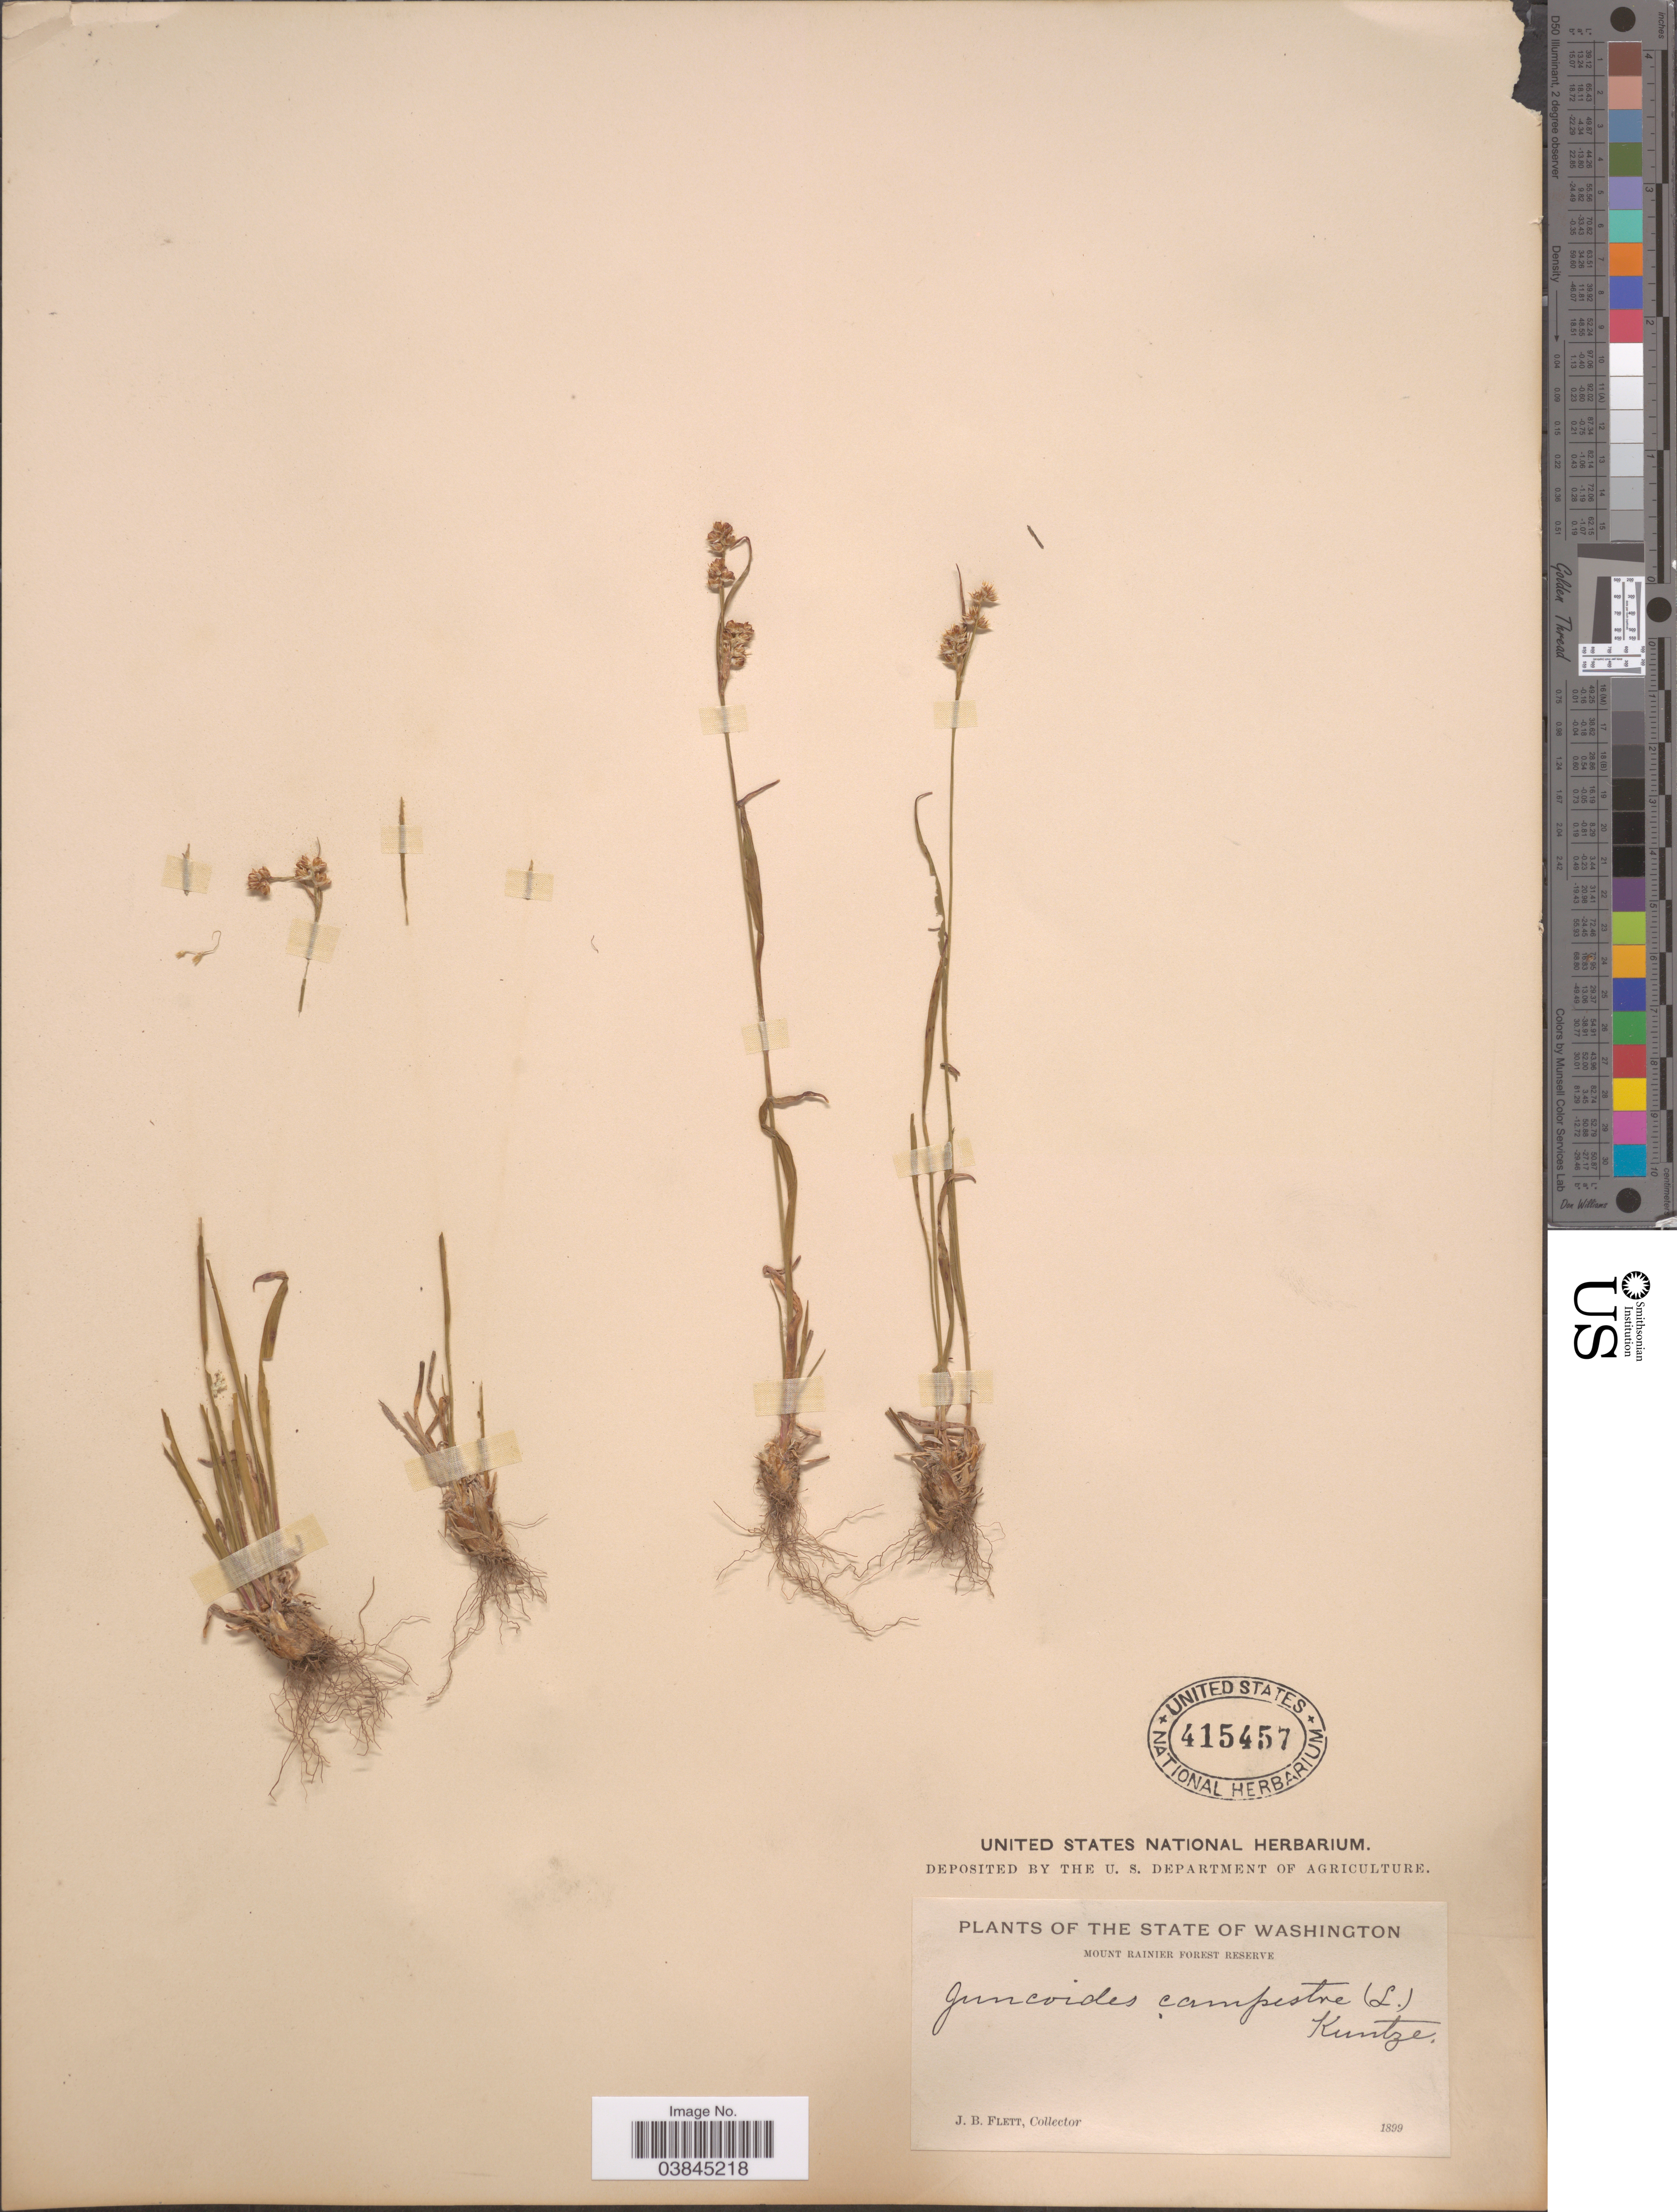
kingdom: Plantae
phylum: Tracheophyta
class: Liliopsida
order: Poales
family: Juncaceae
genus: Luzula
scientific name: Luzula campestris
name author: (L.) DC.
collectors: J. Flett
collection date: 1899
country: United States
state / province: Washington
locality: Mount Rainier Forest Reserve.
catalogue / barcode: US 415457